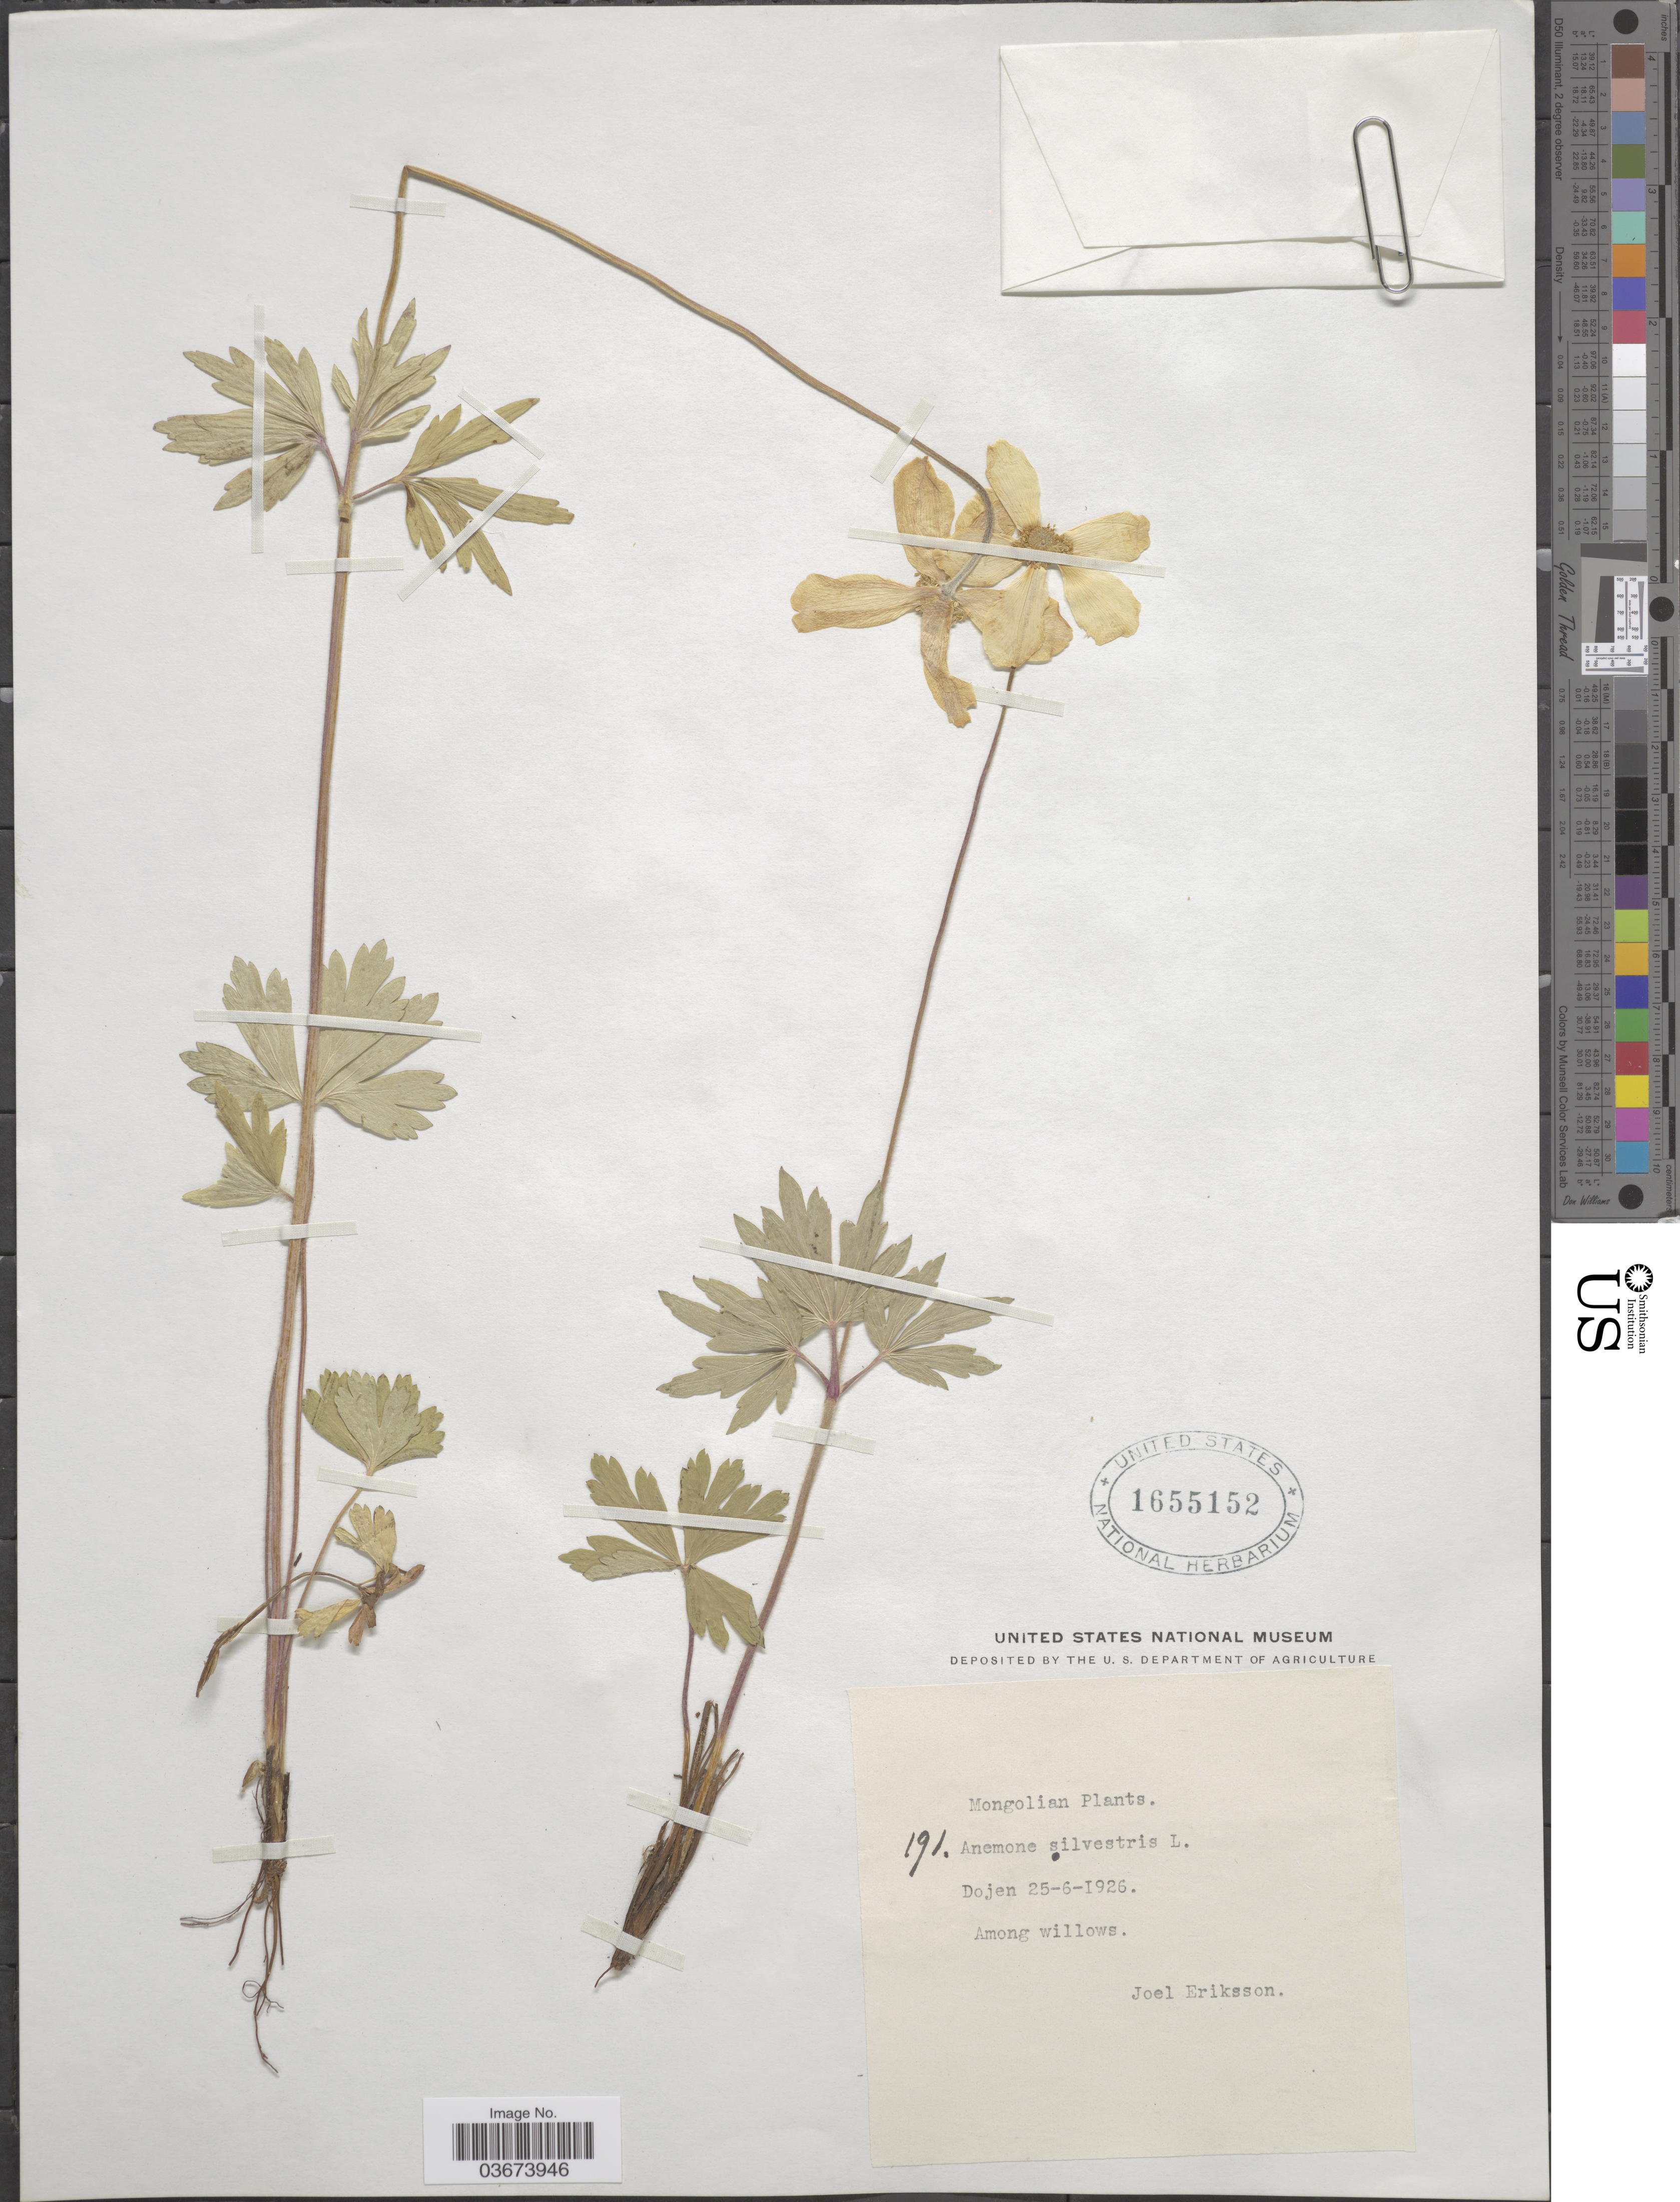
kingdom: Plantae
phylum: Tracheophyta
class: Magnoliopsida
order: Ranunculales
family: Ranunculaceae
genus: Anemone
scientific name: Anemone sylvestris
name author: L.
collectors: J. Eriksson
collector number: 191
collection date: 1926-06-25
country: Mongolia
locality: Mongolian. Dojen.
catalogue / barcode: US 1655152